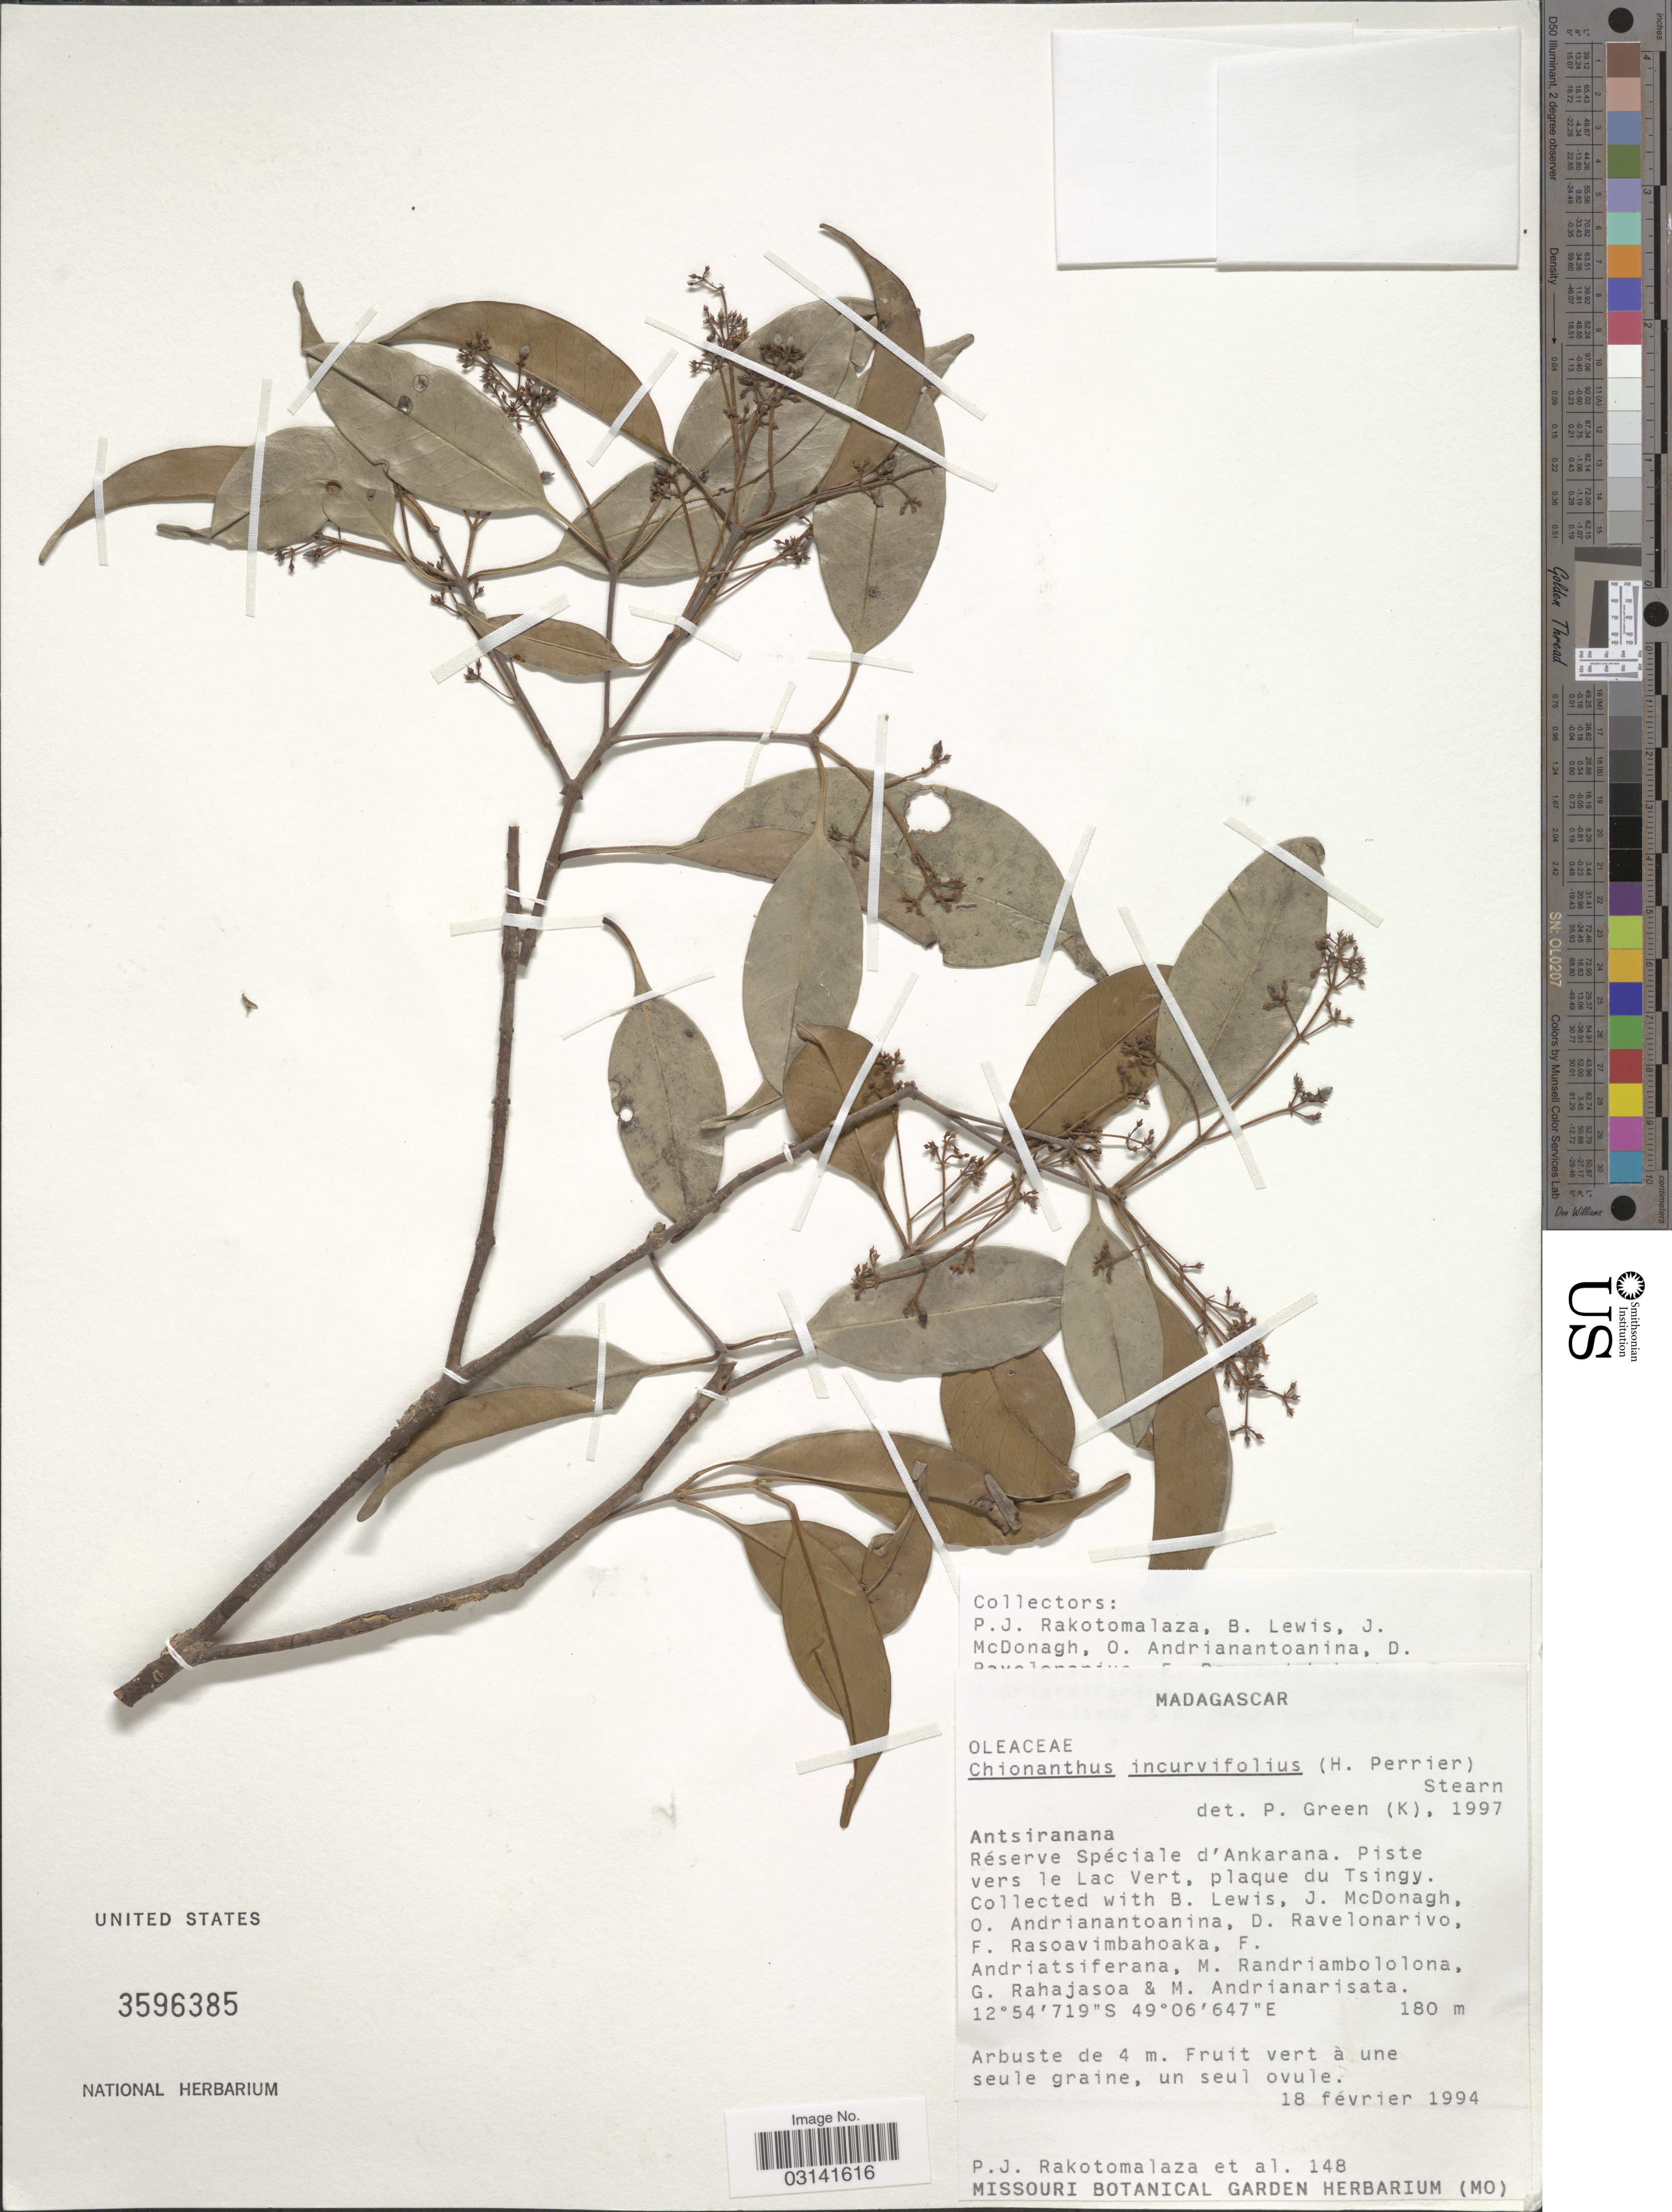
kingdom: Plantae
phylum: Tracheophyta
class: Magnoliopsida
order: Lamiales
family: Oleaceae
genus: Chionanthus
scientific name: Chionanthus incurvifolius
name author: (H. Perrier) Stearn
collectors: P. J. Rakotomalaza, B. Lewis, J. McDonagh, O. Andrianantoanina & et al.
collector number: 148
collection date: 1994-02-18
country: Madagascar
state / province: Diana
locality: Réserve Spéciale d'Ankarana. Piste vers le Lac Vert, plaque du Tsingy.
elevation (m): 180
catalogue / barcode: US 3596385